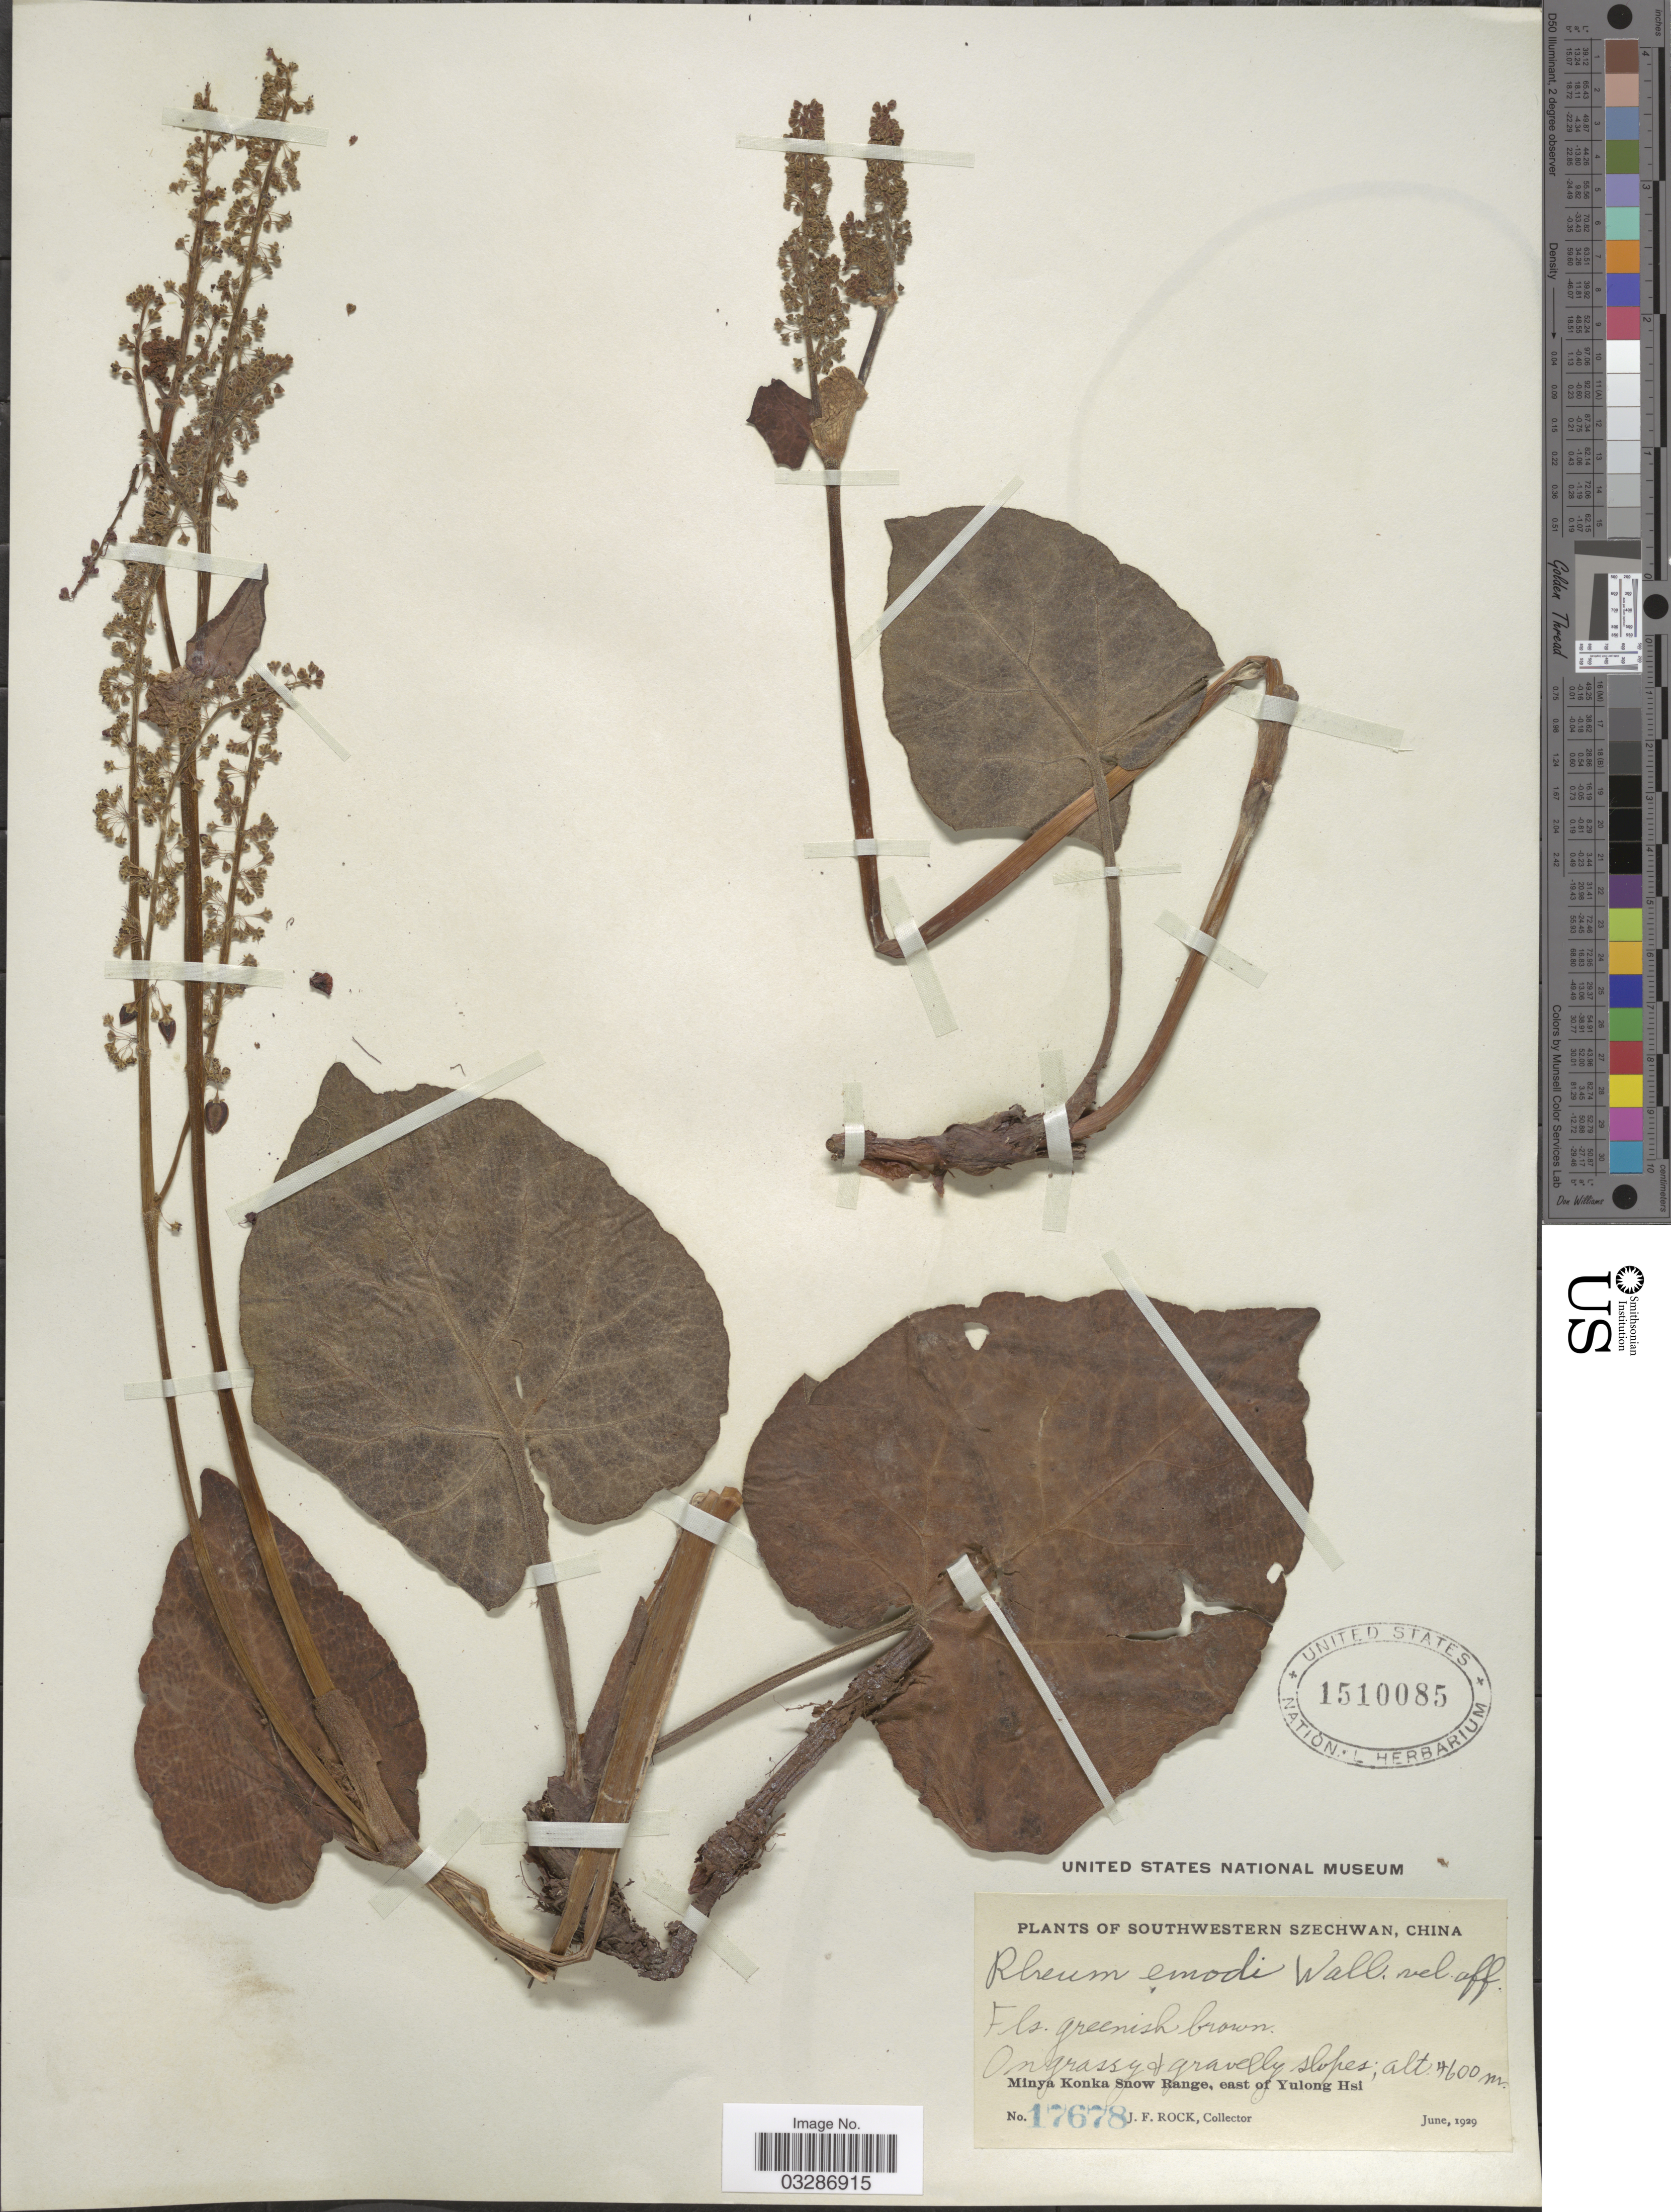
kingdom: Plantae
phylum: Tracheophyta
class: Magnoliopsida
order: Caryophyllales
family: Polygonaceae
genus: Rheum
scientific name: Rheum emodi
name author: Wall.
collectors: J. Rock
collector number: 17678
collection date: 1929-06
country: China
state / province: Sichuan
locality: Southwestern Szechwan. Minya Konka Snow Range, east of Yulong Hsi.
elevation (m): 4600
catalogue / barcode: US 1510085